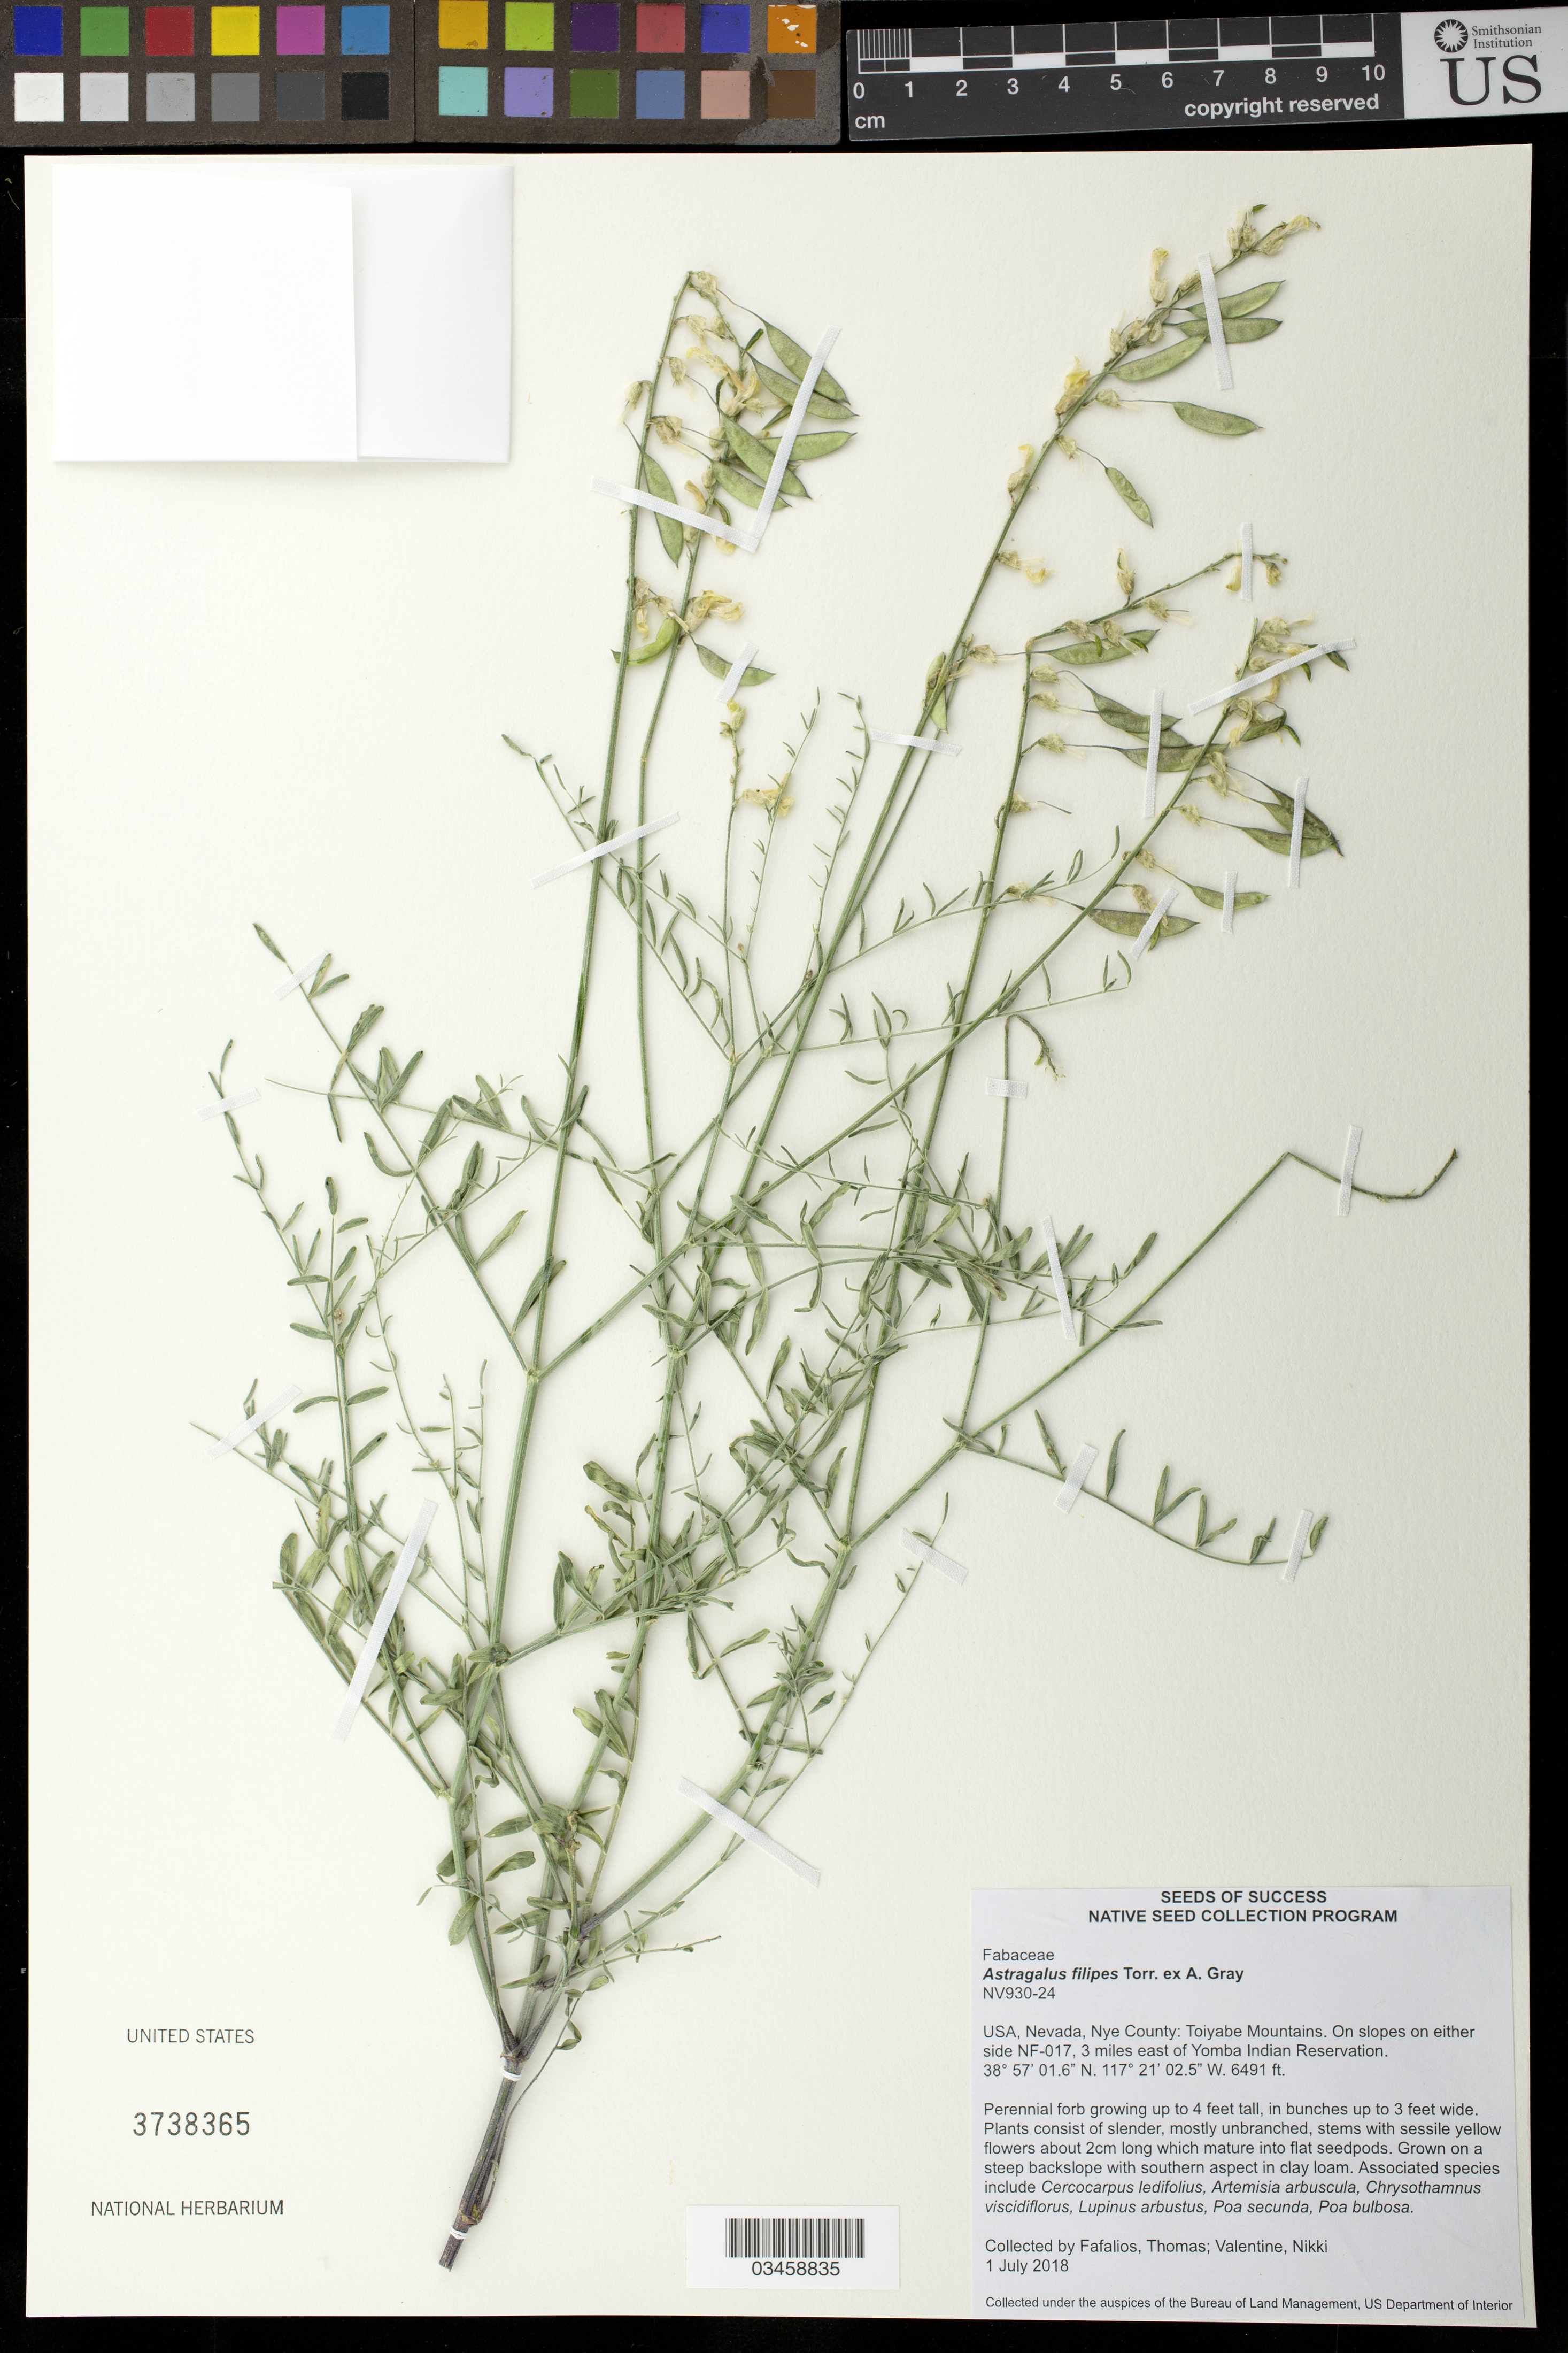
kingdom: Plantae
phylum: Tracheophyta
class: Magnoliopsida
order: Fabales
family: Fabaceae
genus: Astragalus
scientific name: Astragalus filipes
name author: A. Gray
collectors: T. Fafalios & N. Valentine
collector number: NV930-24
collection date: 2018-07-01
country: United States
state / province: Nevada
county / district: Nye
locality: Toiabe Mts, 3 mi. E of Yomba Indian Reservation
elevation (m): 1978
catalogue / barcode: US 3738365